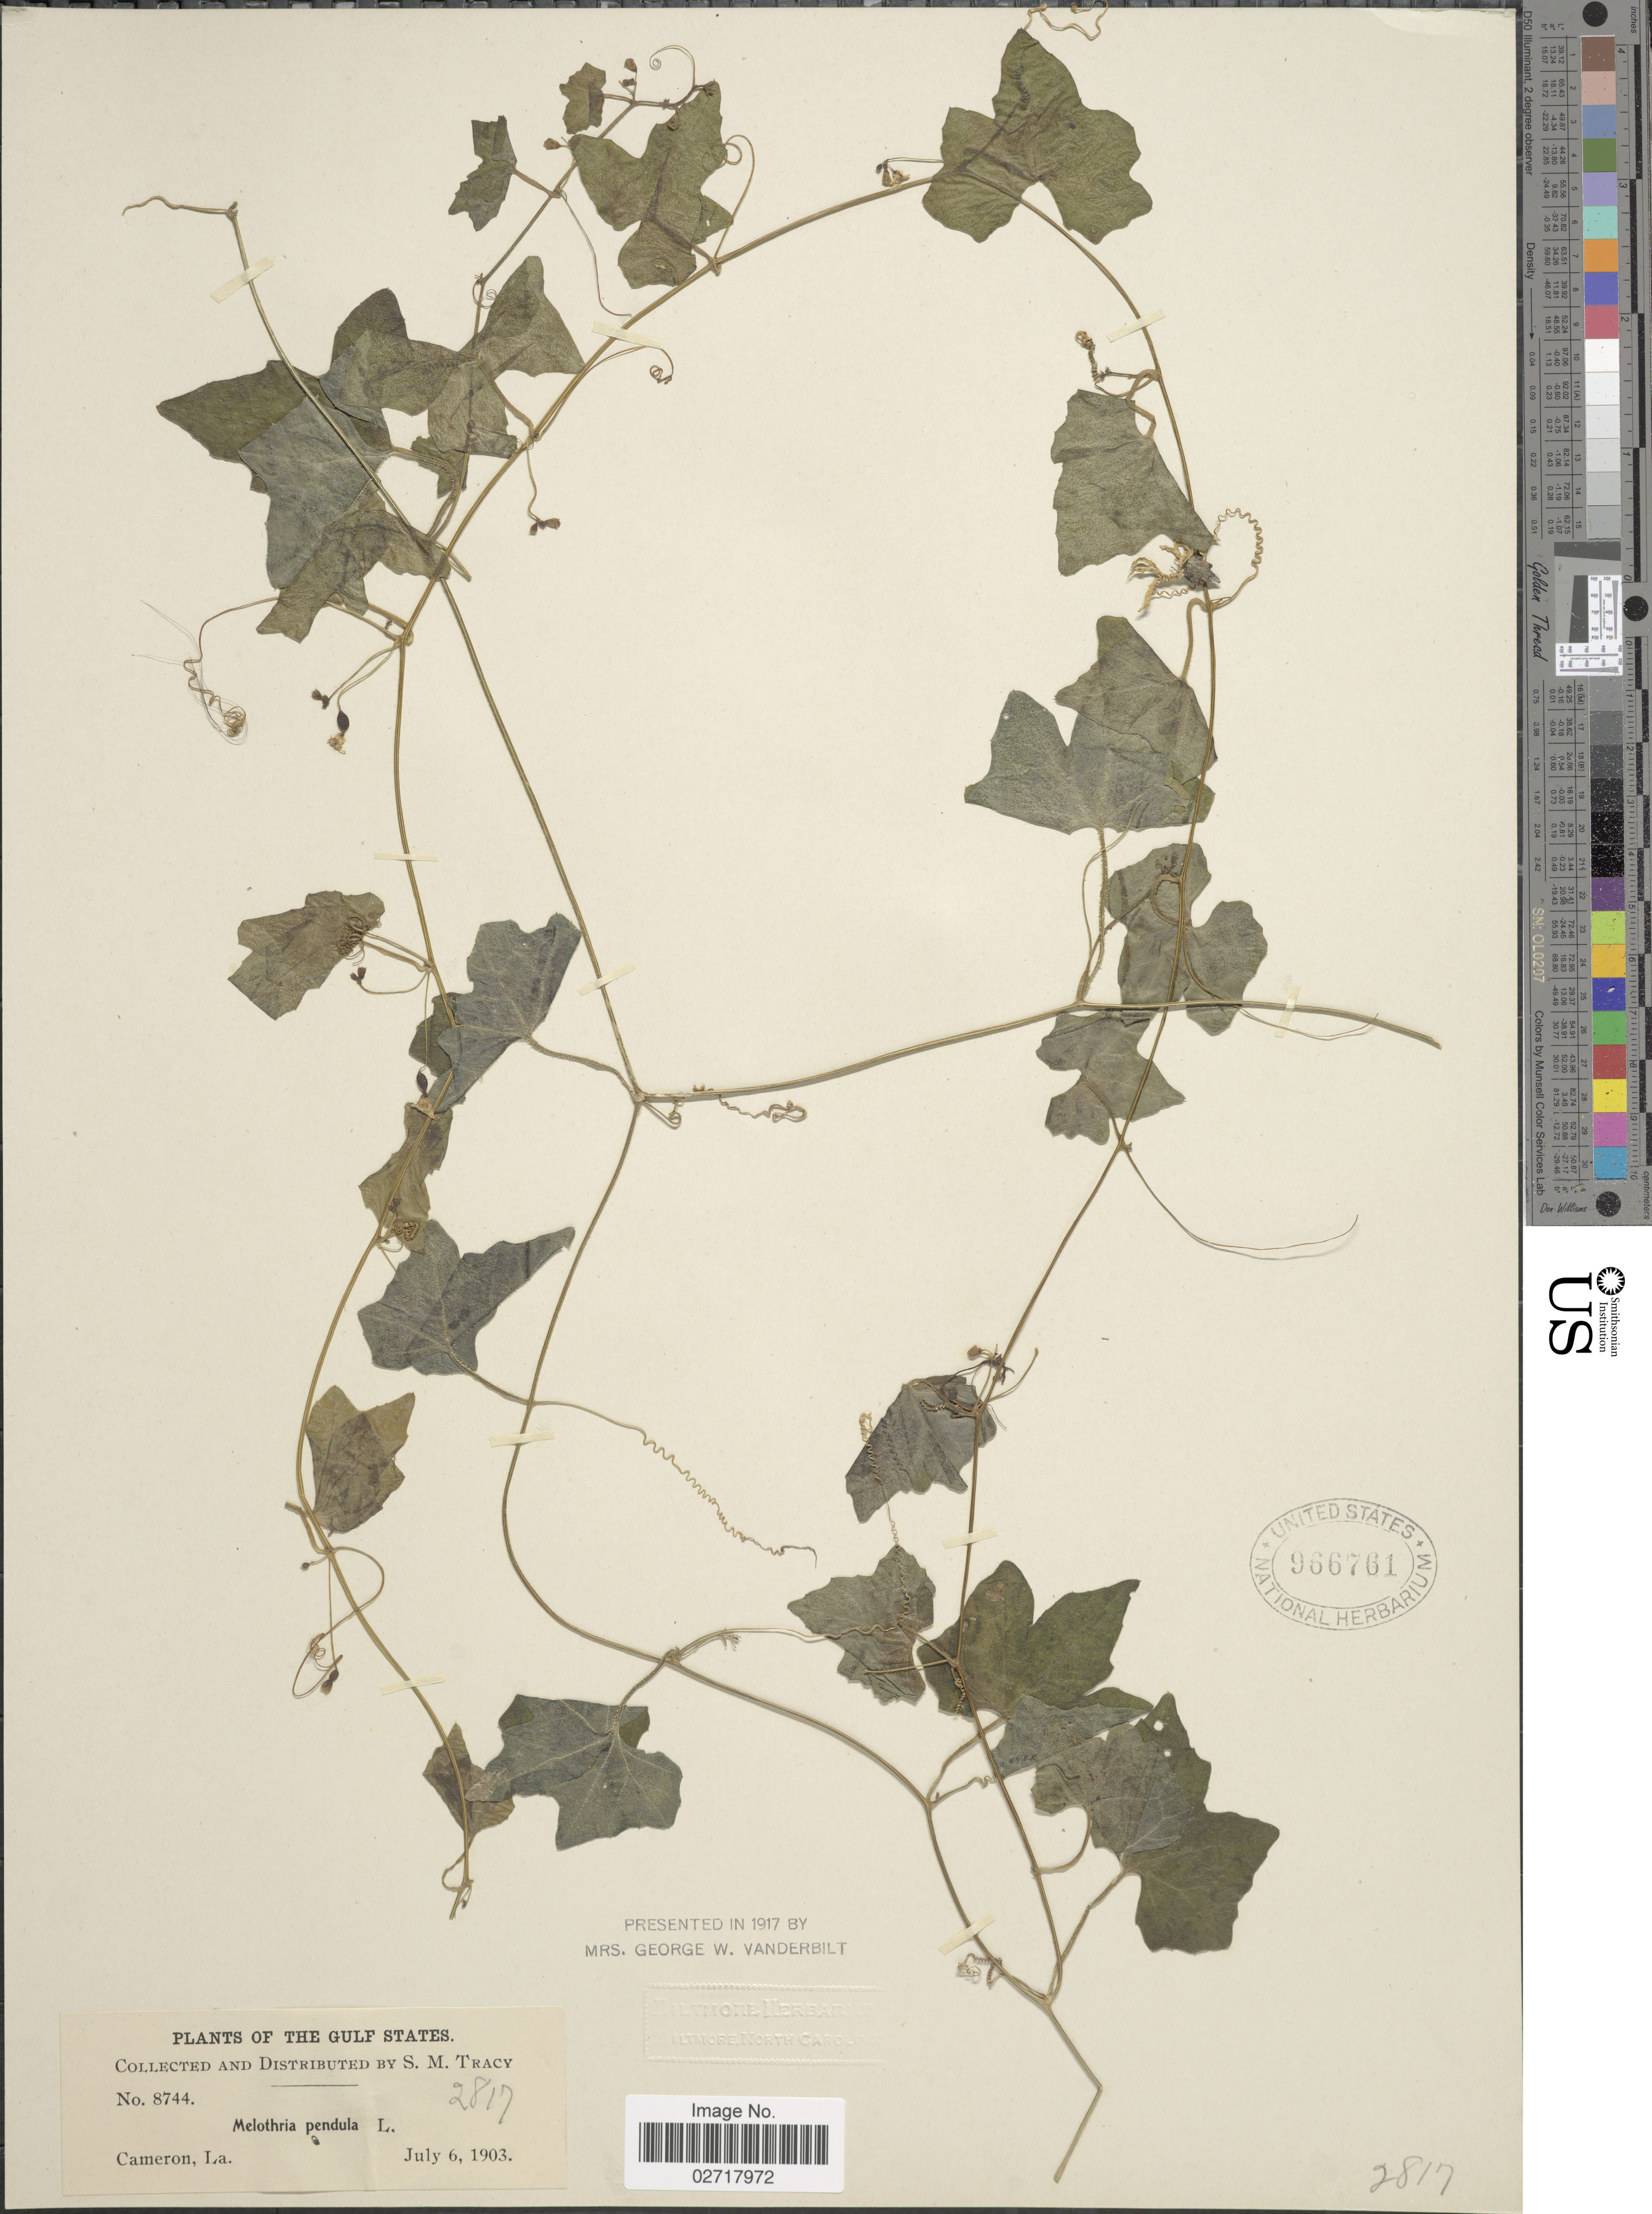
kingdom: Plantae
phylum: Tracheophyta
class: Magnoliopsida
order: Cucurbitales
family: Cucurbitaceae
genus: Melothria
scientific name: Melothria pendula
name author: L.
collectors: S. M. Tracy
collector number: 8744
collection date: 1903-07-06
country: United States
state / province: Louisiana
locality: Gulf States. Cameron.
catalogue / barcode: US 966761